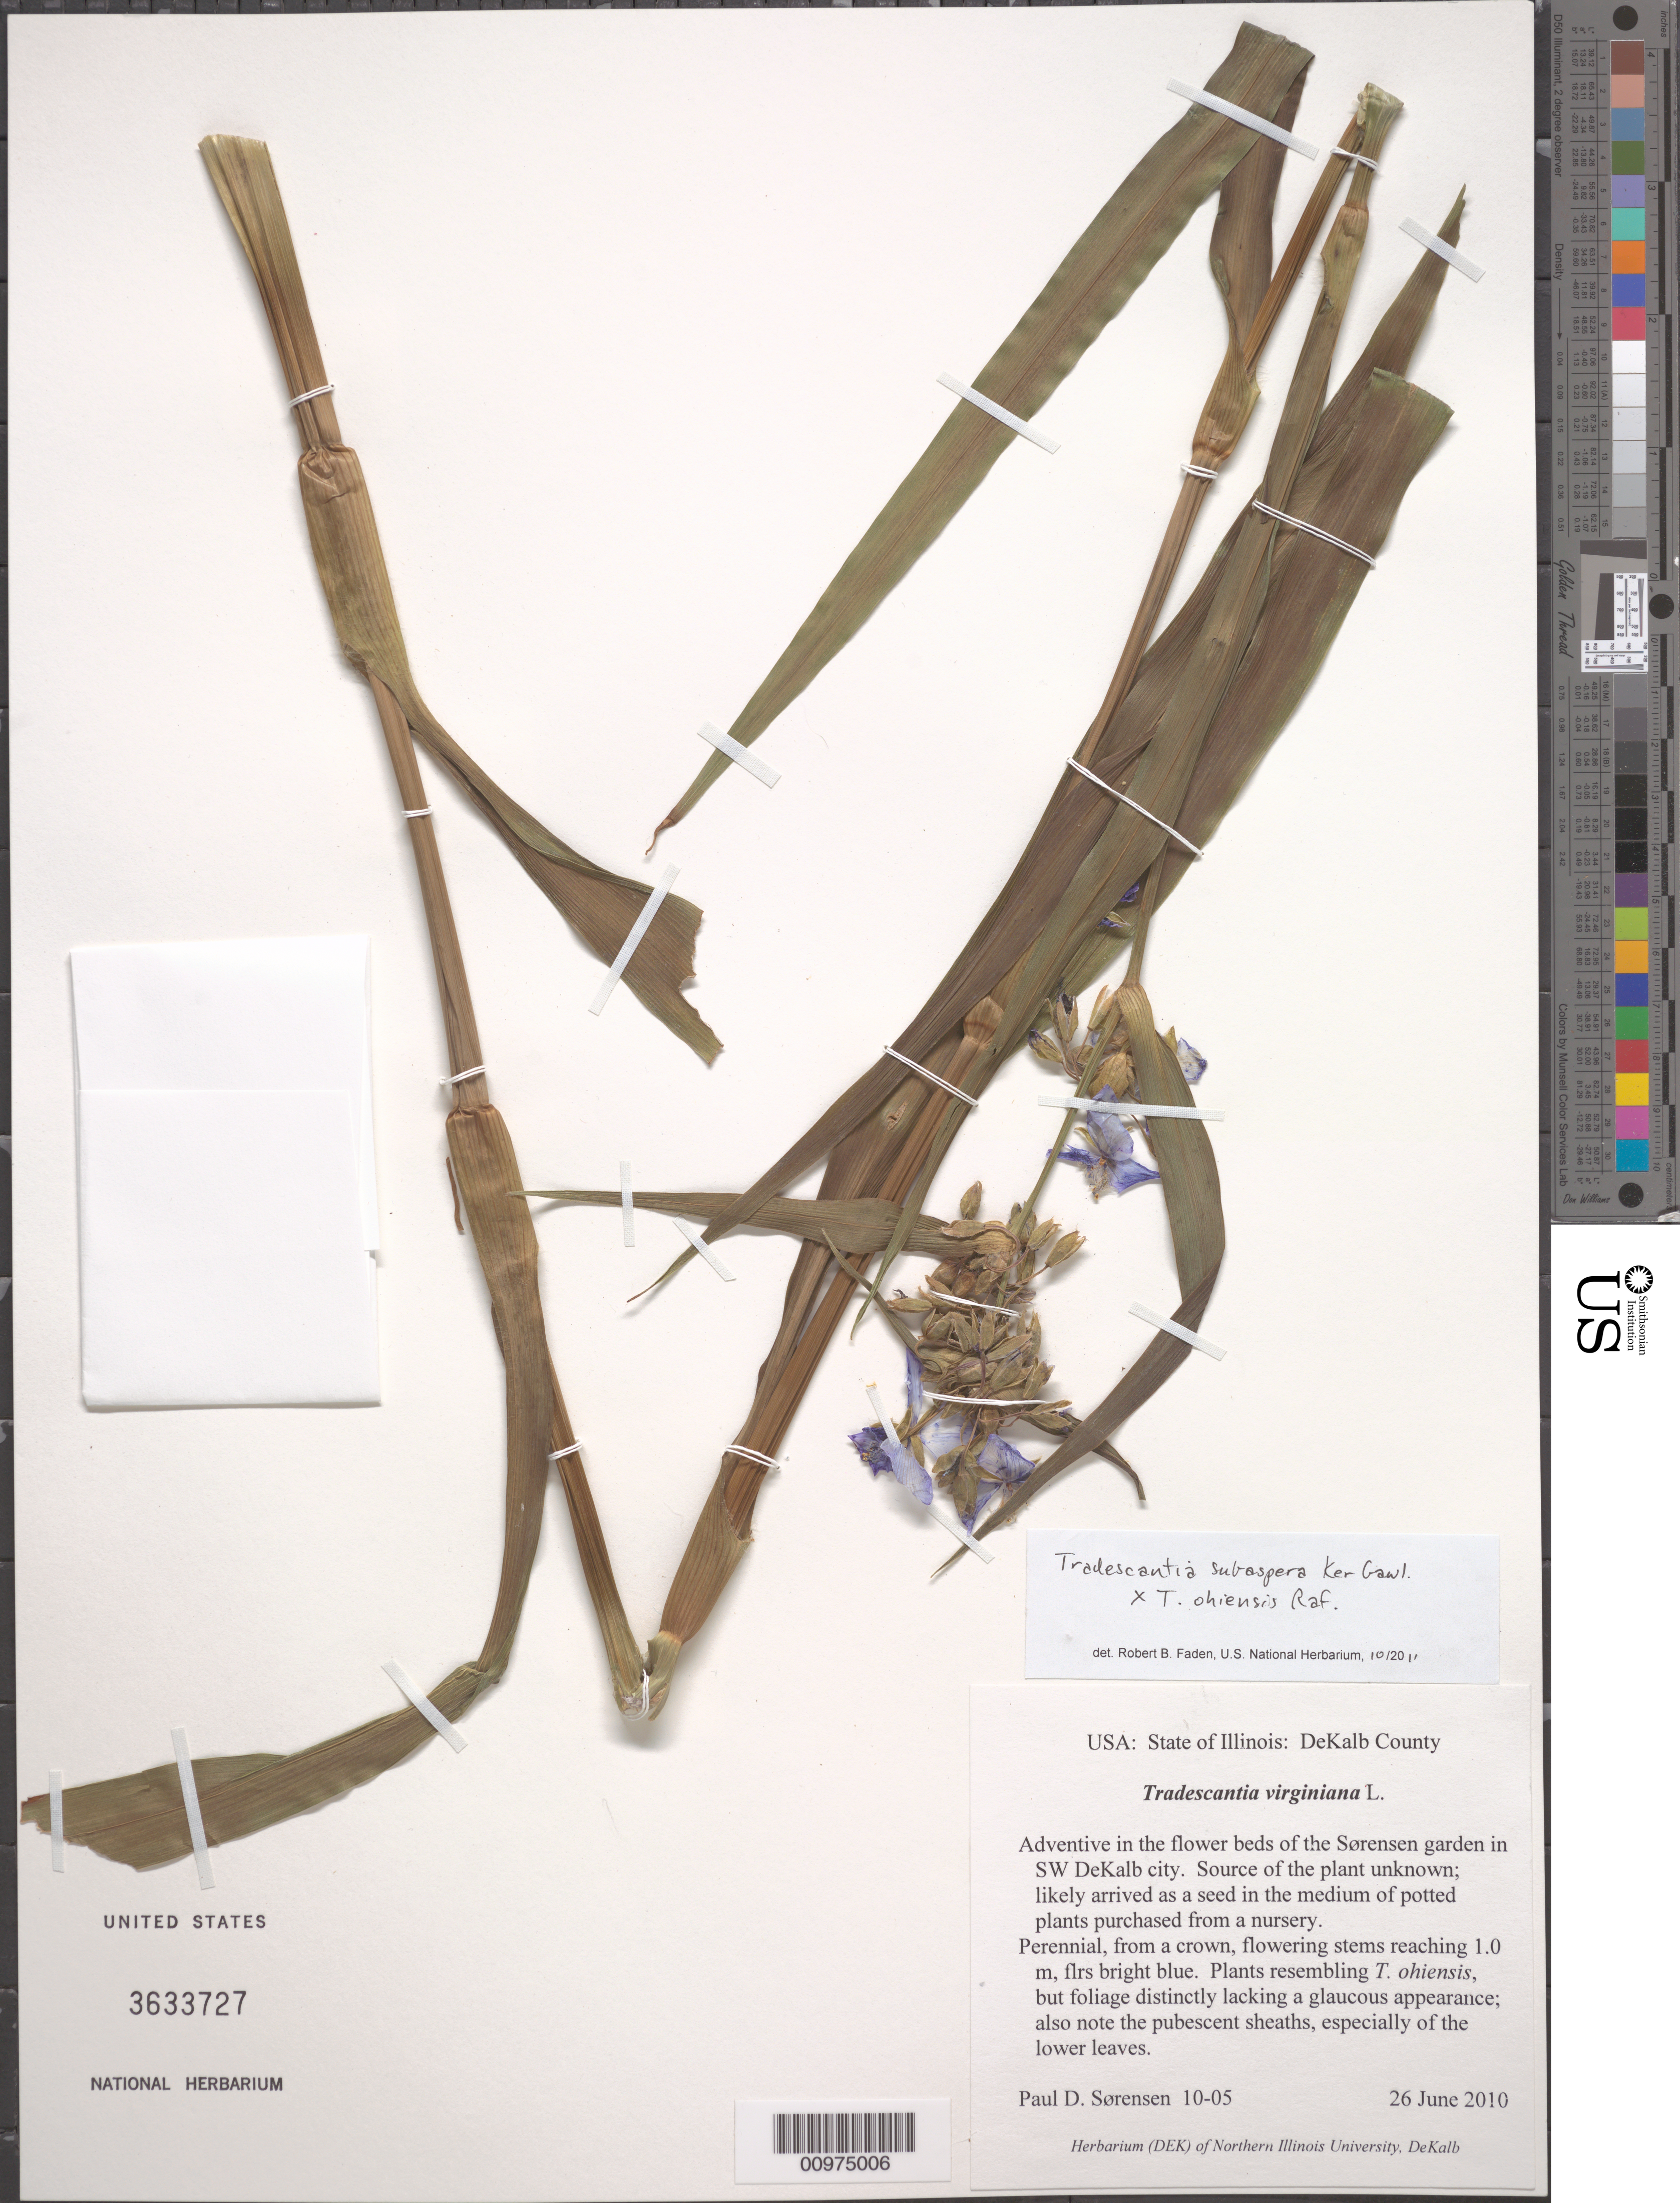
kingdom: Plantae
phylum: Tracheophyta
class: Liliopsida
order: Commelinales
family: Commelinaceae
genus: Tradescantia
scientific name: Tradescantia subaspera x T. ohiensis Raf.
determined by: Faden, Robert B., (US), Smithsonian Institution - National Museum of Natural History (UNITED STATES)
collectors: P. Sorensen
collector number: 10-05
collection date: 2010-06-26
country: United States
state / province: Illinois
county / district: DeKalb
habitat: Adventive in the flower beds of the Sorensen garden in SW DeKalb city. Source of the plant ; likely arrived as a seed in the medium of potted plants purchased from a nursery.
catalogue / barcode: US 3633727